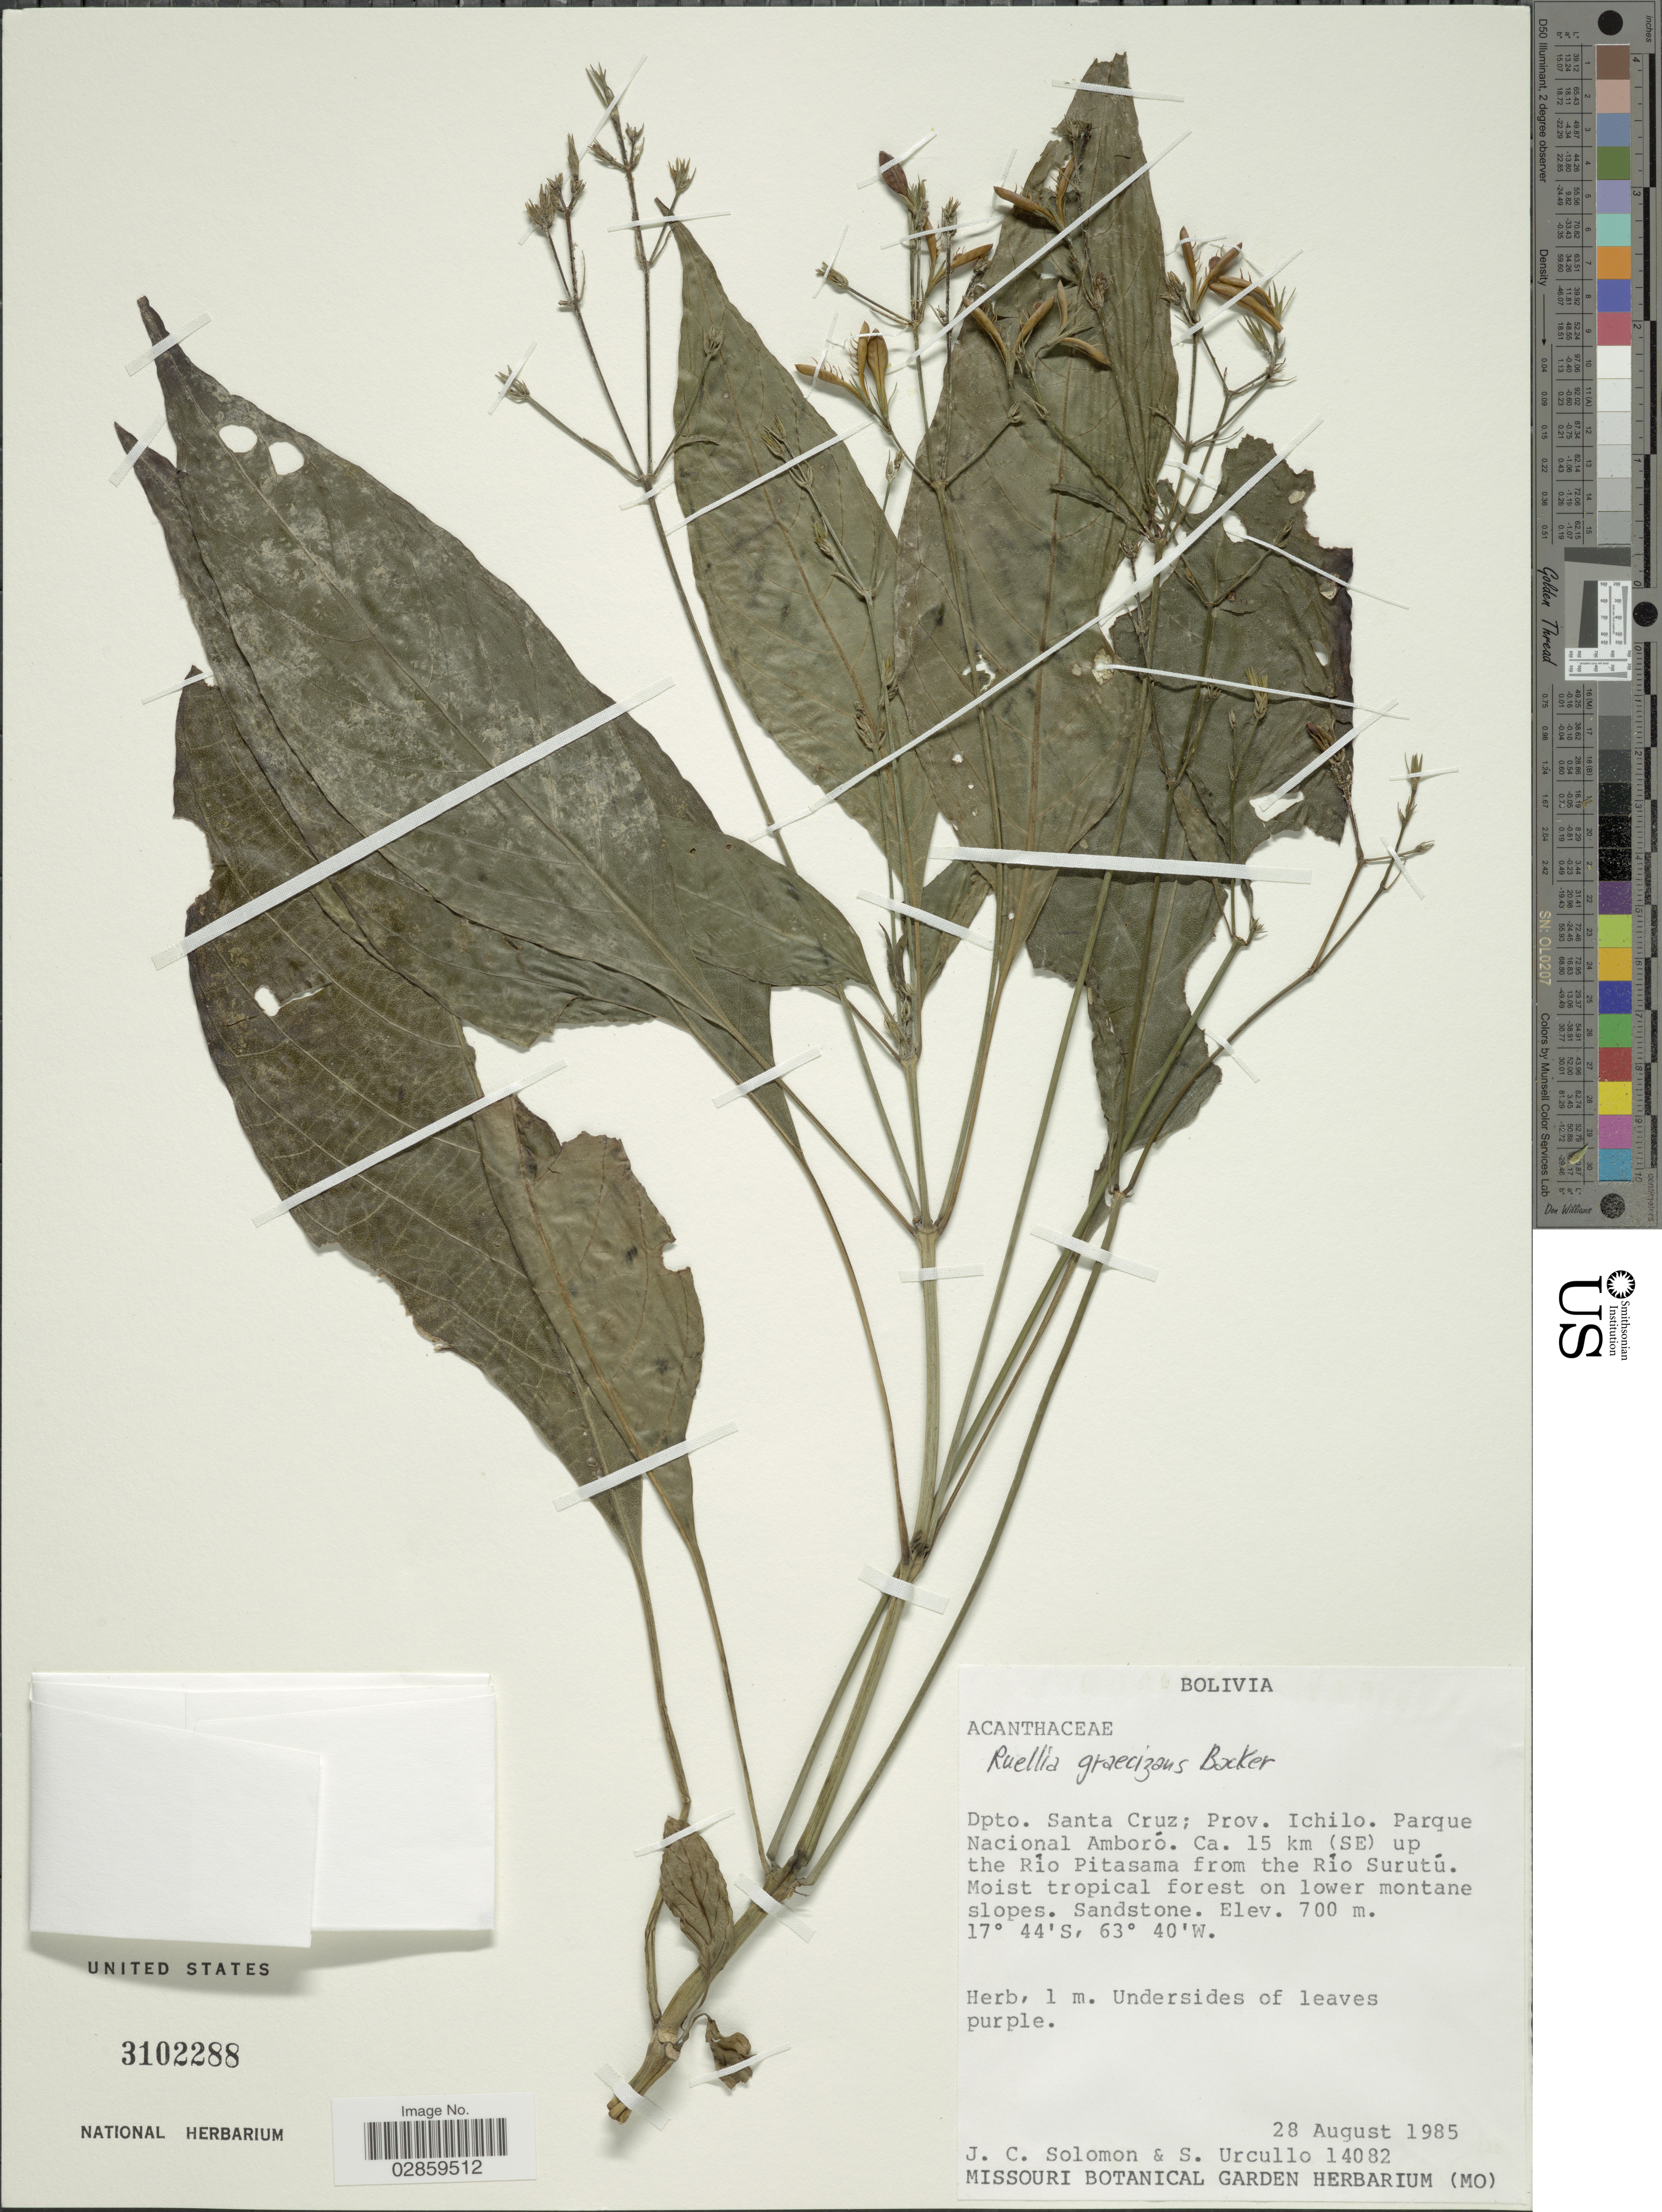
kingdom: Plantae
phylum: Tracheophyta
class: Magnoliopsida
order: Lamiales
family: Acanthaceae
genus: Ruellia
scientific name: Ruellia brevifolia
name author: (Pohl) C. Ezcurra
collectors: J. C. Solomon & S. Urcullo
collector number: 14082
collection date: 1985-08-28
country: Bolivia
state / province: Santa Cruz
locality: Dpto. Santa Cruz; Prov. Ichilo. Parque Nacional Amboró. Ca. 15 km (SE) up the Río Pitasama from the Río Surutú.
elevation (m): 700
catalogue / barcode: US 3102288